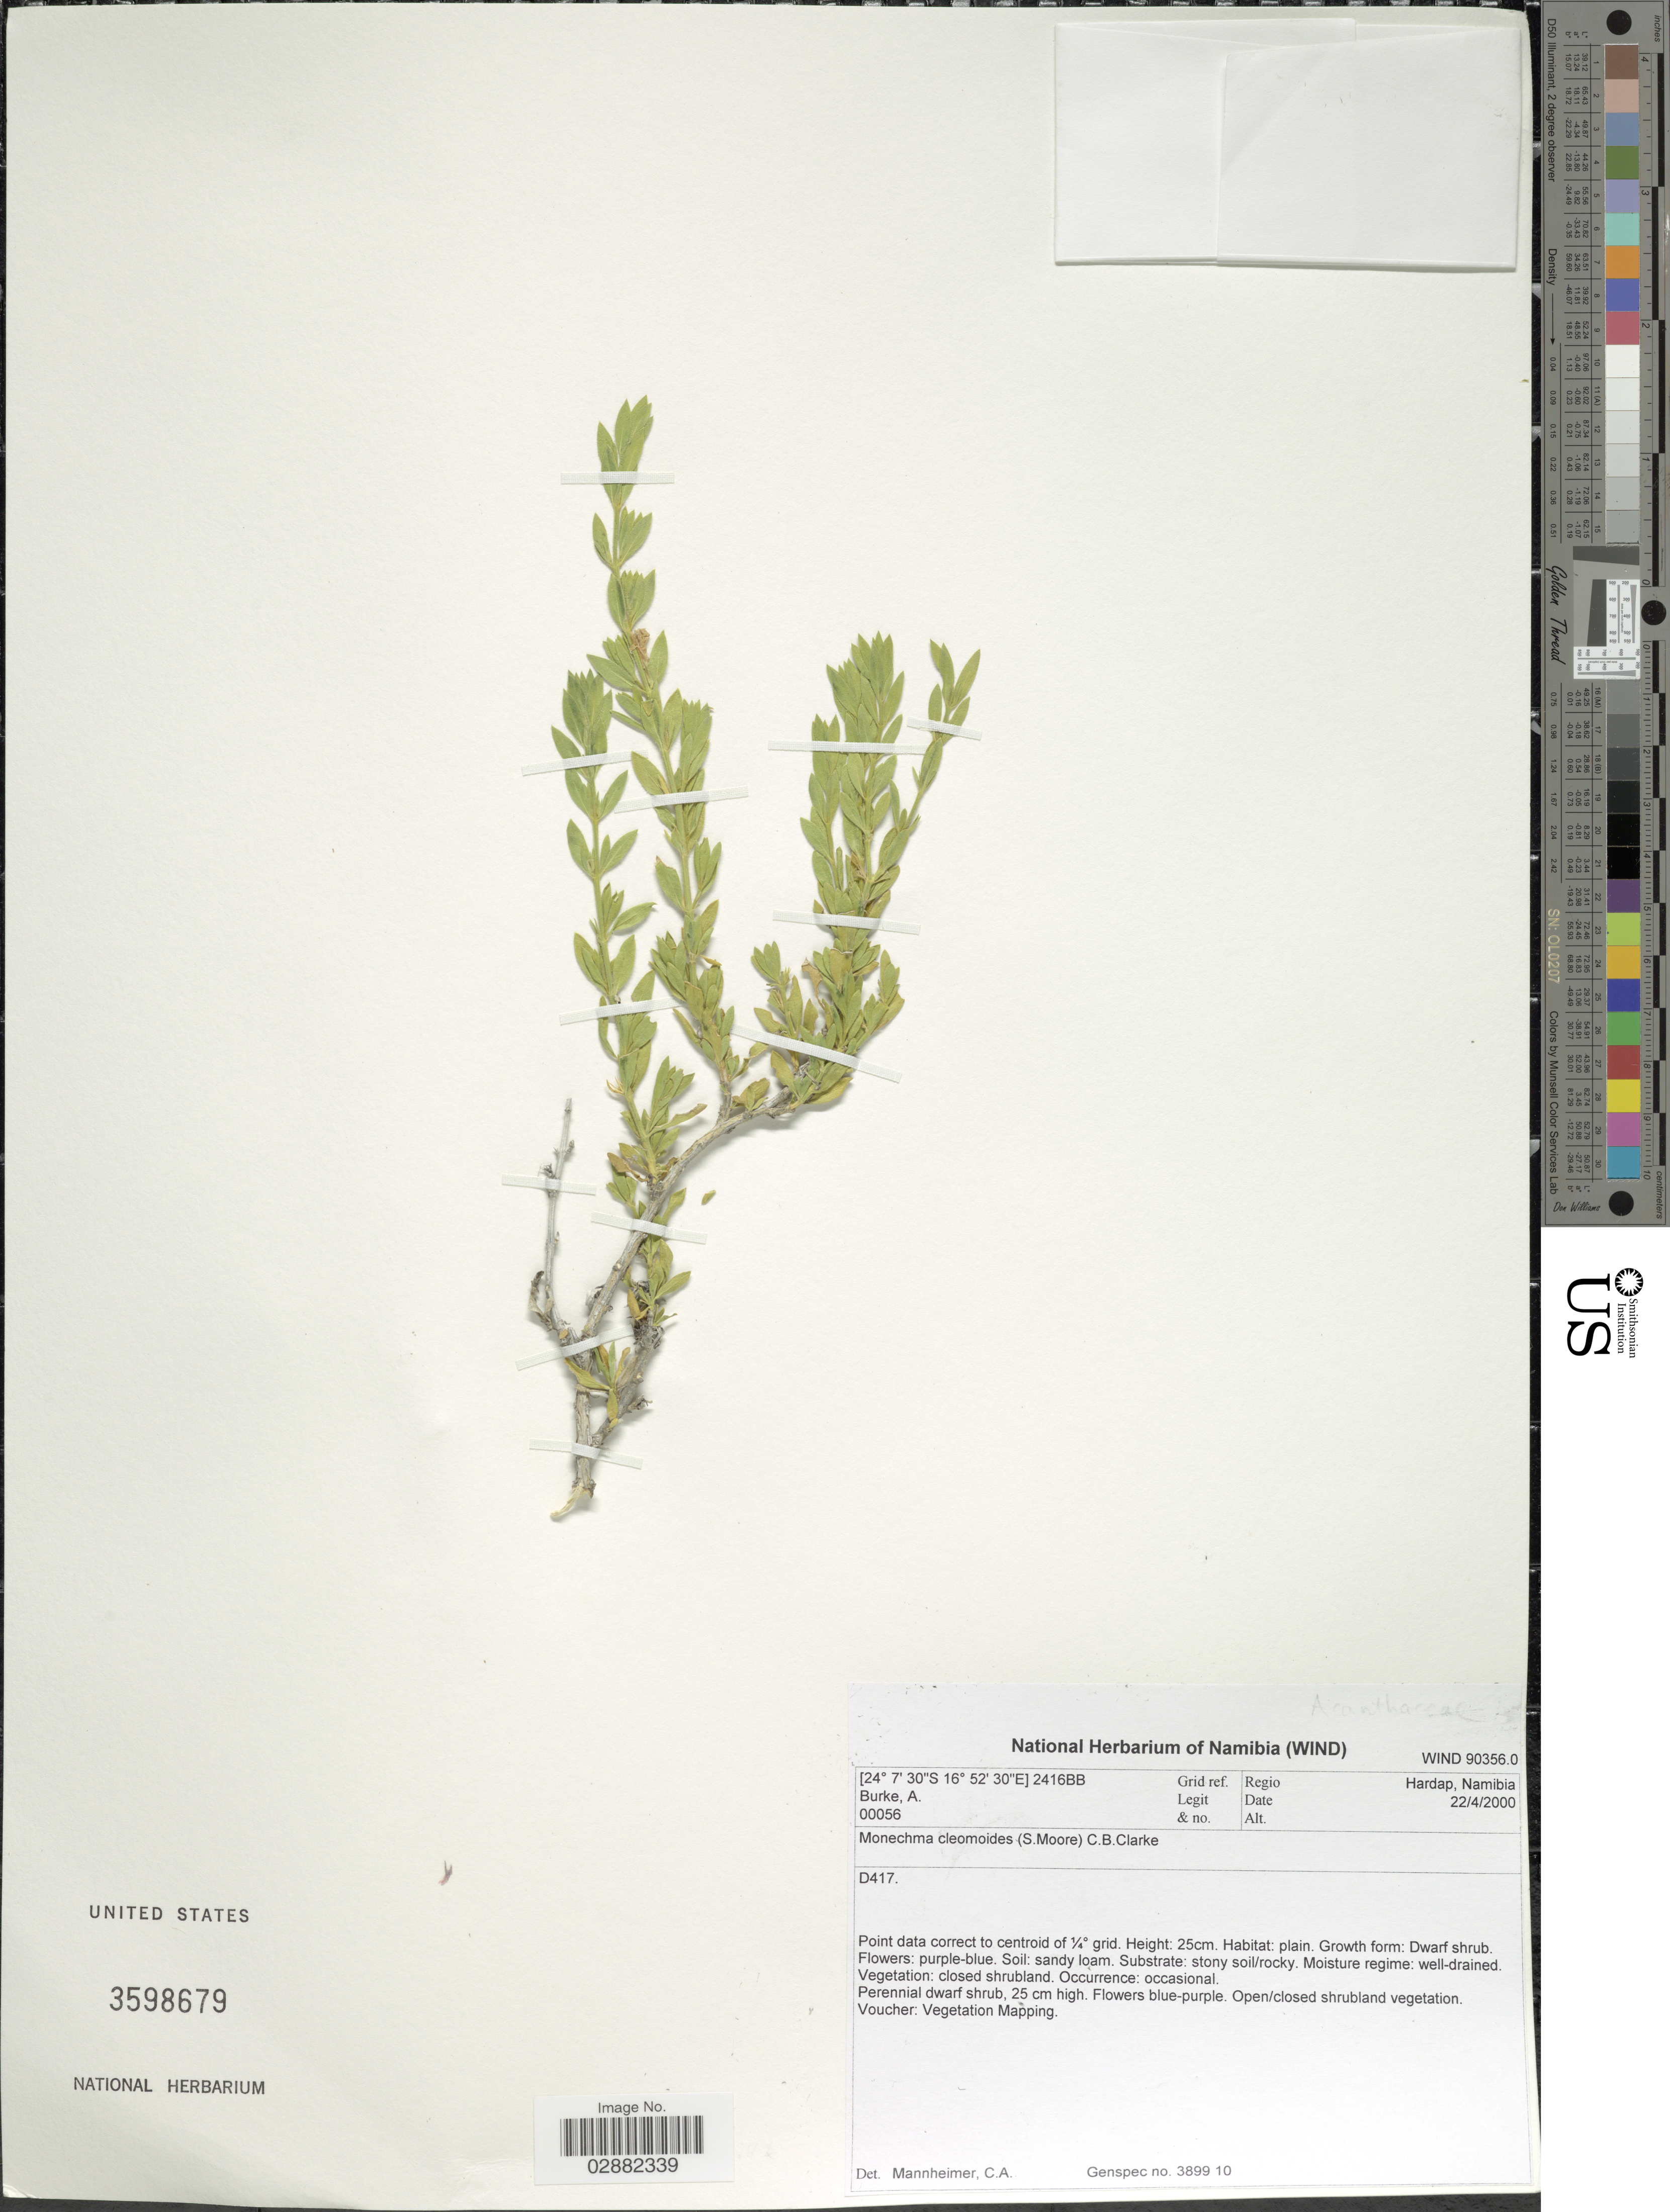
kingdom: Plantae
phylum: Tracheophyta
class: Magnoliopsida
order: Lamiales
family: Acanthaceae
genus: Justicia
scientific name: Justicia cleomoides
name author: S. Moore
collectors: A. Burke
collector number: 00056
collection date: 2000-04-22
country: Namibia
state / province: Hardap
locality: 2416BB Grid ref. Regio Hardap, Namibia. D417.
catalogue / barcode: US 3598679